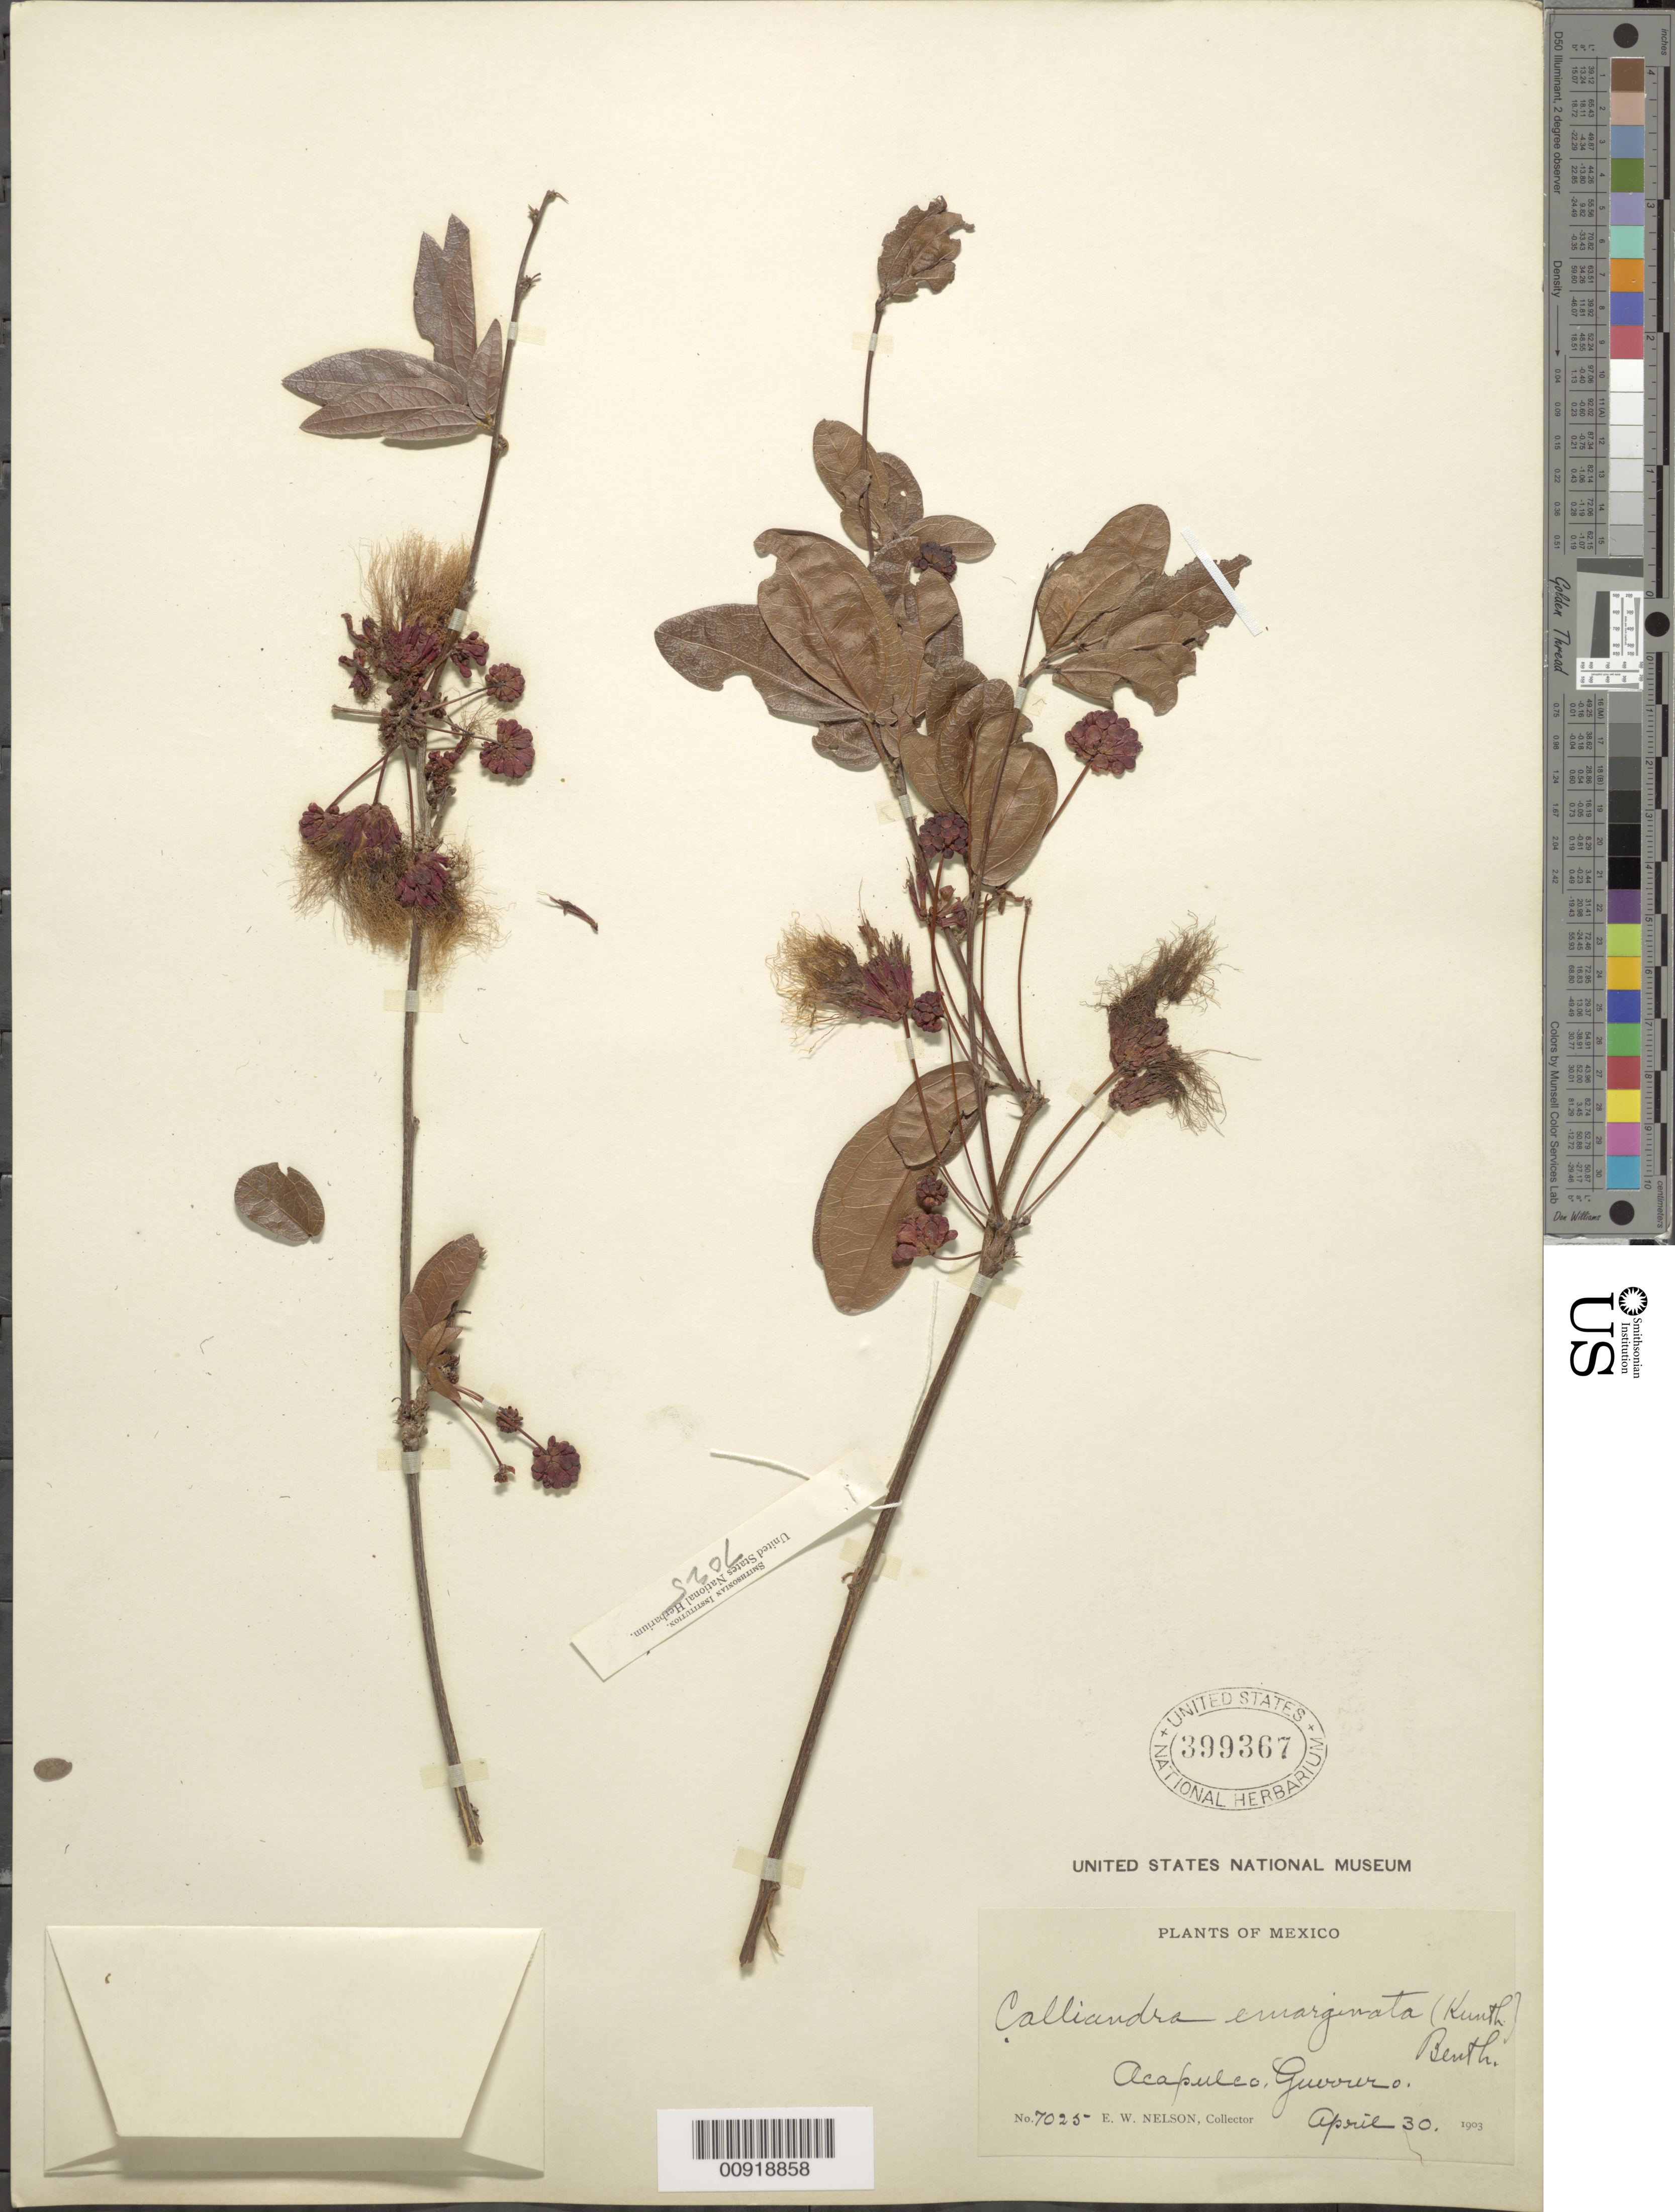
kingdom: Plantae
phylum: Tracheophyta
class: Magnoliopsida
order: Fabales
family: Fabaceae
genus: Calliandra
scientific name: Calliandra emarginata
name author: (Willd.) Benth.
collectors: E. W. Nelson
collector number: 7025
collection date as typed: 30 Apr 1903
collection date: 1903-04-30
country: Mexico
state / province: Guerrero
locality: Acapulco, Guerrero.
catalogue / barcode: US 399367